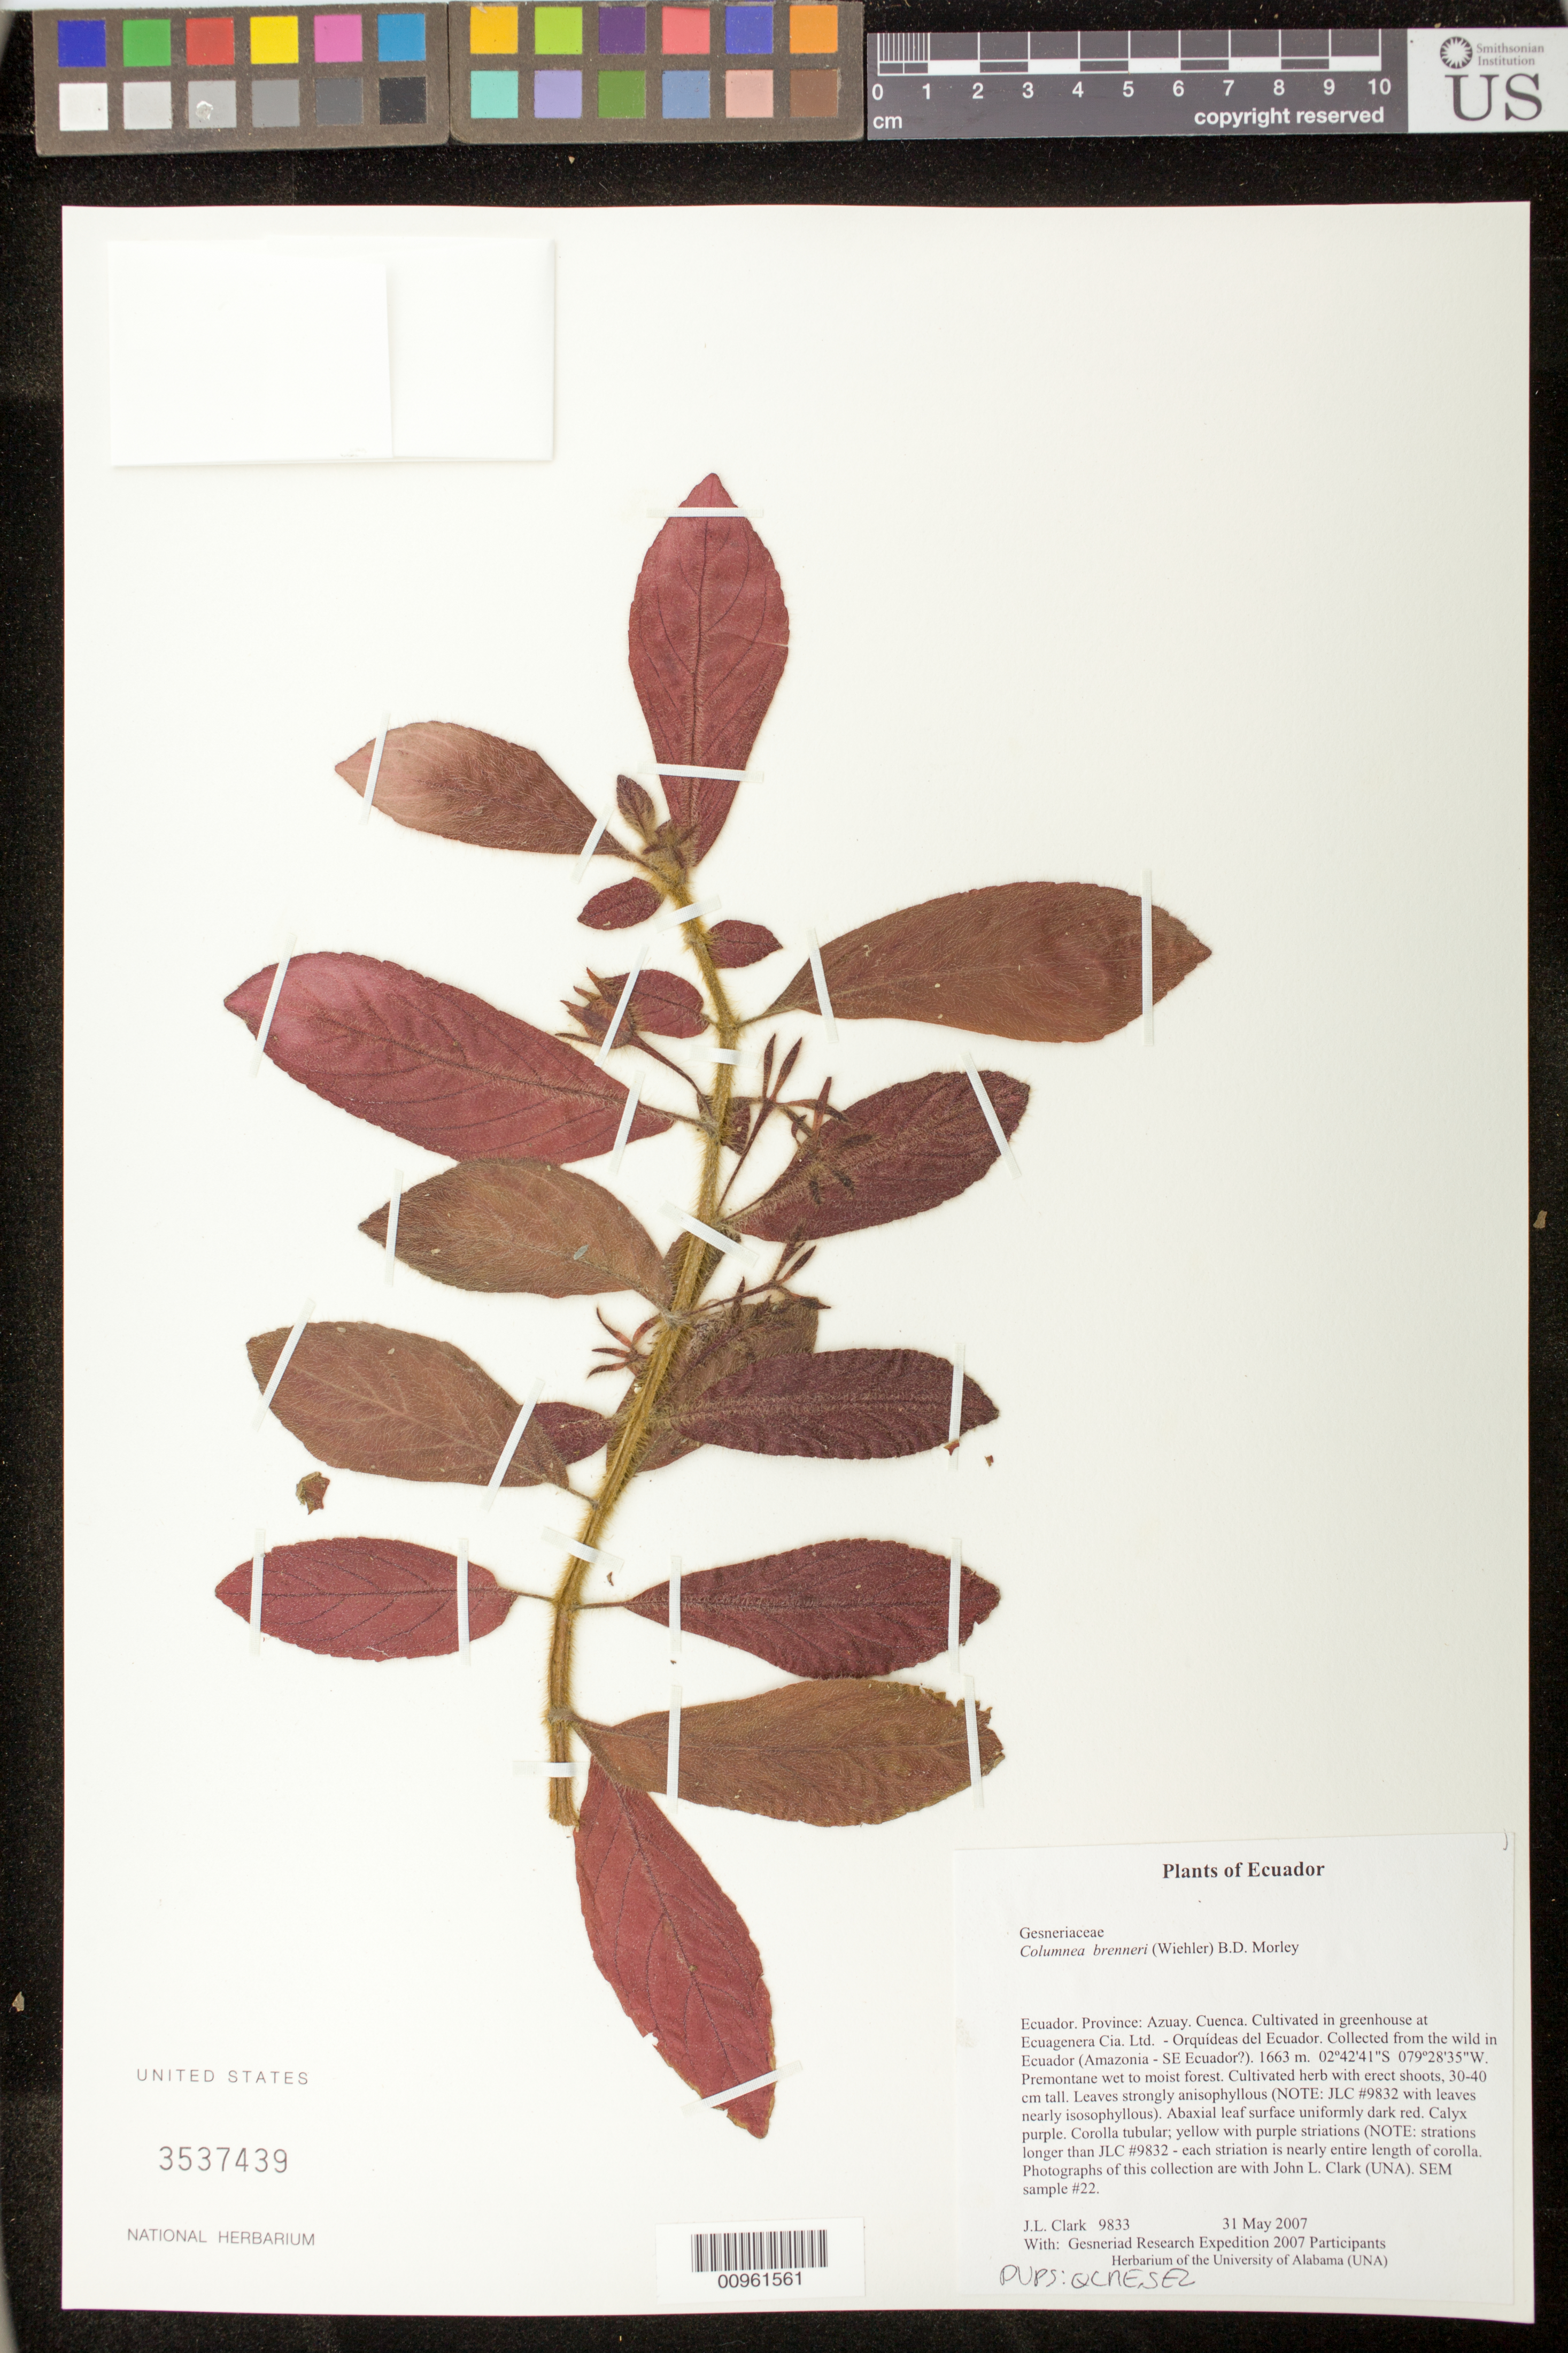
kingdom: Plantae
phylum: Tracheophyta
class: Magnoliopsida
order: Lamiales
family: Gesneriaceae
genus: Columnea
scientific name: Columnea brenneri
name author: (Wiehler) B.D. Morley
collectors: J. L. Clark & Gesneriad Research Expedition 2007 Participants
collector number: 9833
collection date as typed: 31 May 2007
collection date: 2007-05-31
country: Ecuador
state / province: Azuay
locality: Cuenca. Cultivated in greenhouse at Ecuagenera Cia. Ltd. - Orquídeas del Ecuador. Collected from the wild in Ecuador (Amazonia - SE Ecuador?)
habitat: Premontane wet to moist forest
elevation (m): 1663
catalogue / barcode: US 3537439